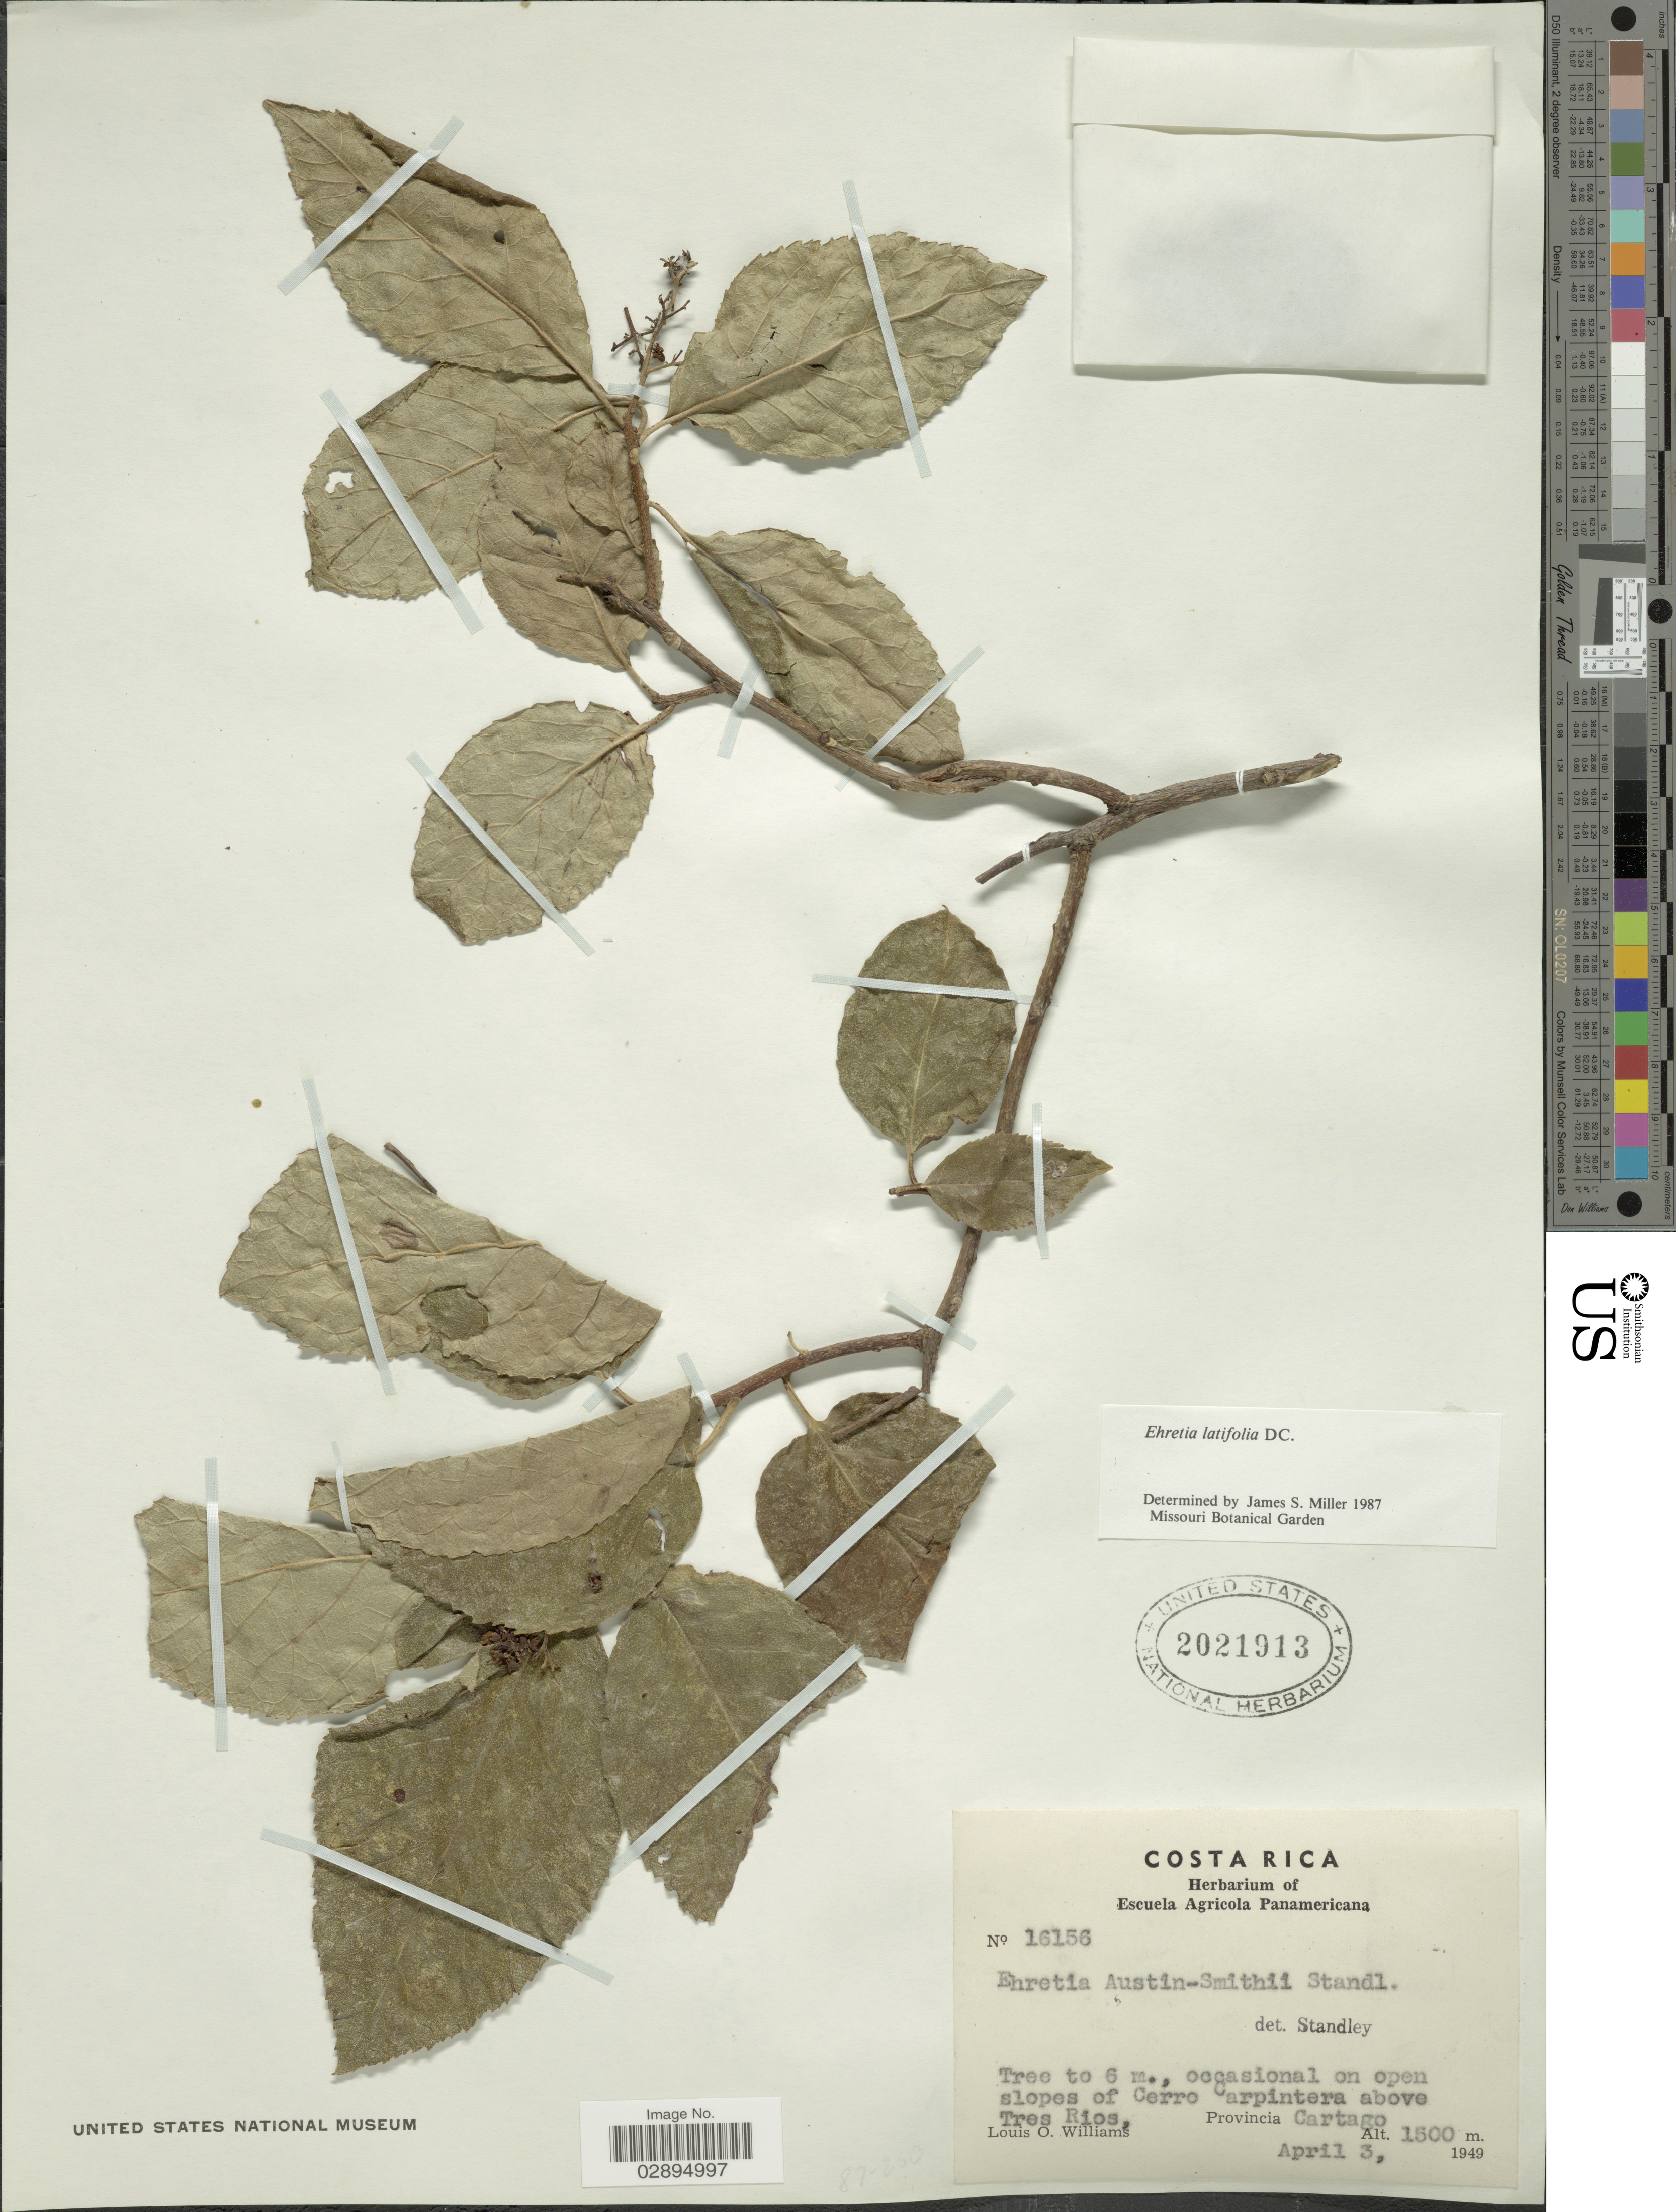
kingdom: Plantae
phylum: Tracheophyta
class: Magnoliopsida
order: Boraginales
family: Ehretiaceae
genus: Ehretia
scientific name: Ehretia latifolia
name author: DC.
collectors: L. O. Williams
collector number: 16156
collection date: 1949-04-03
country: Costa Rica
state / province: Cartago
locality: Occasional on open slopes of Cerro Carpintera above Tres Rios.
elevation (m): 1500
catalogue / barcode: US 2021913